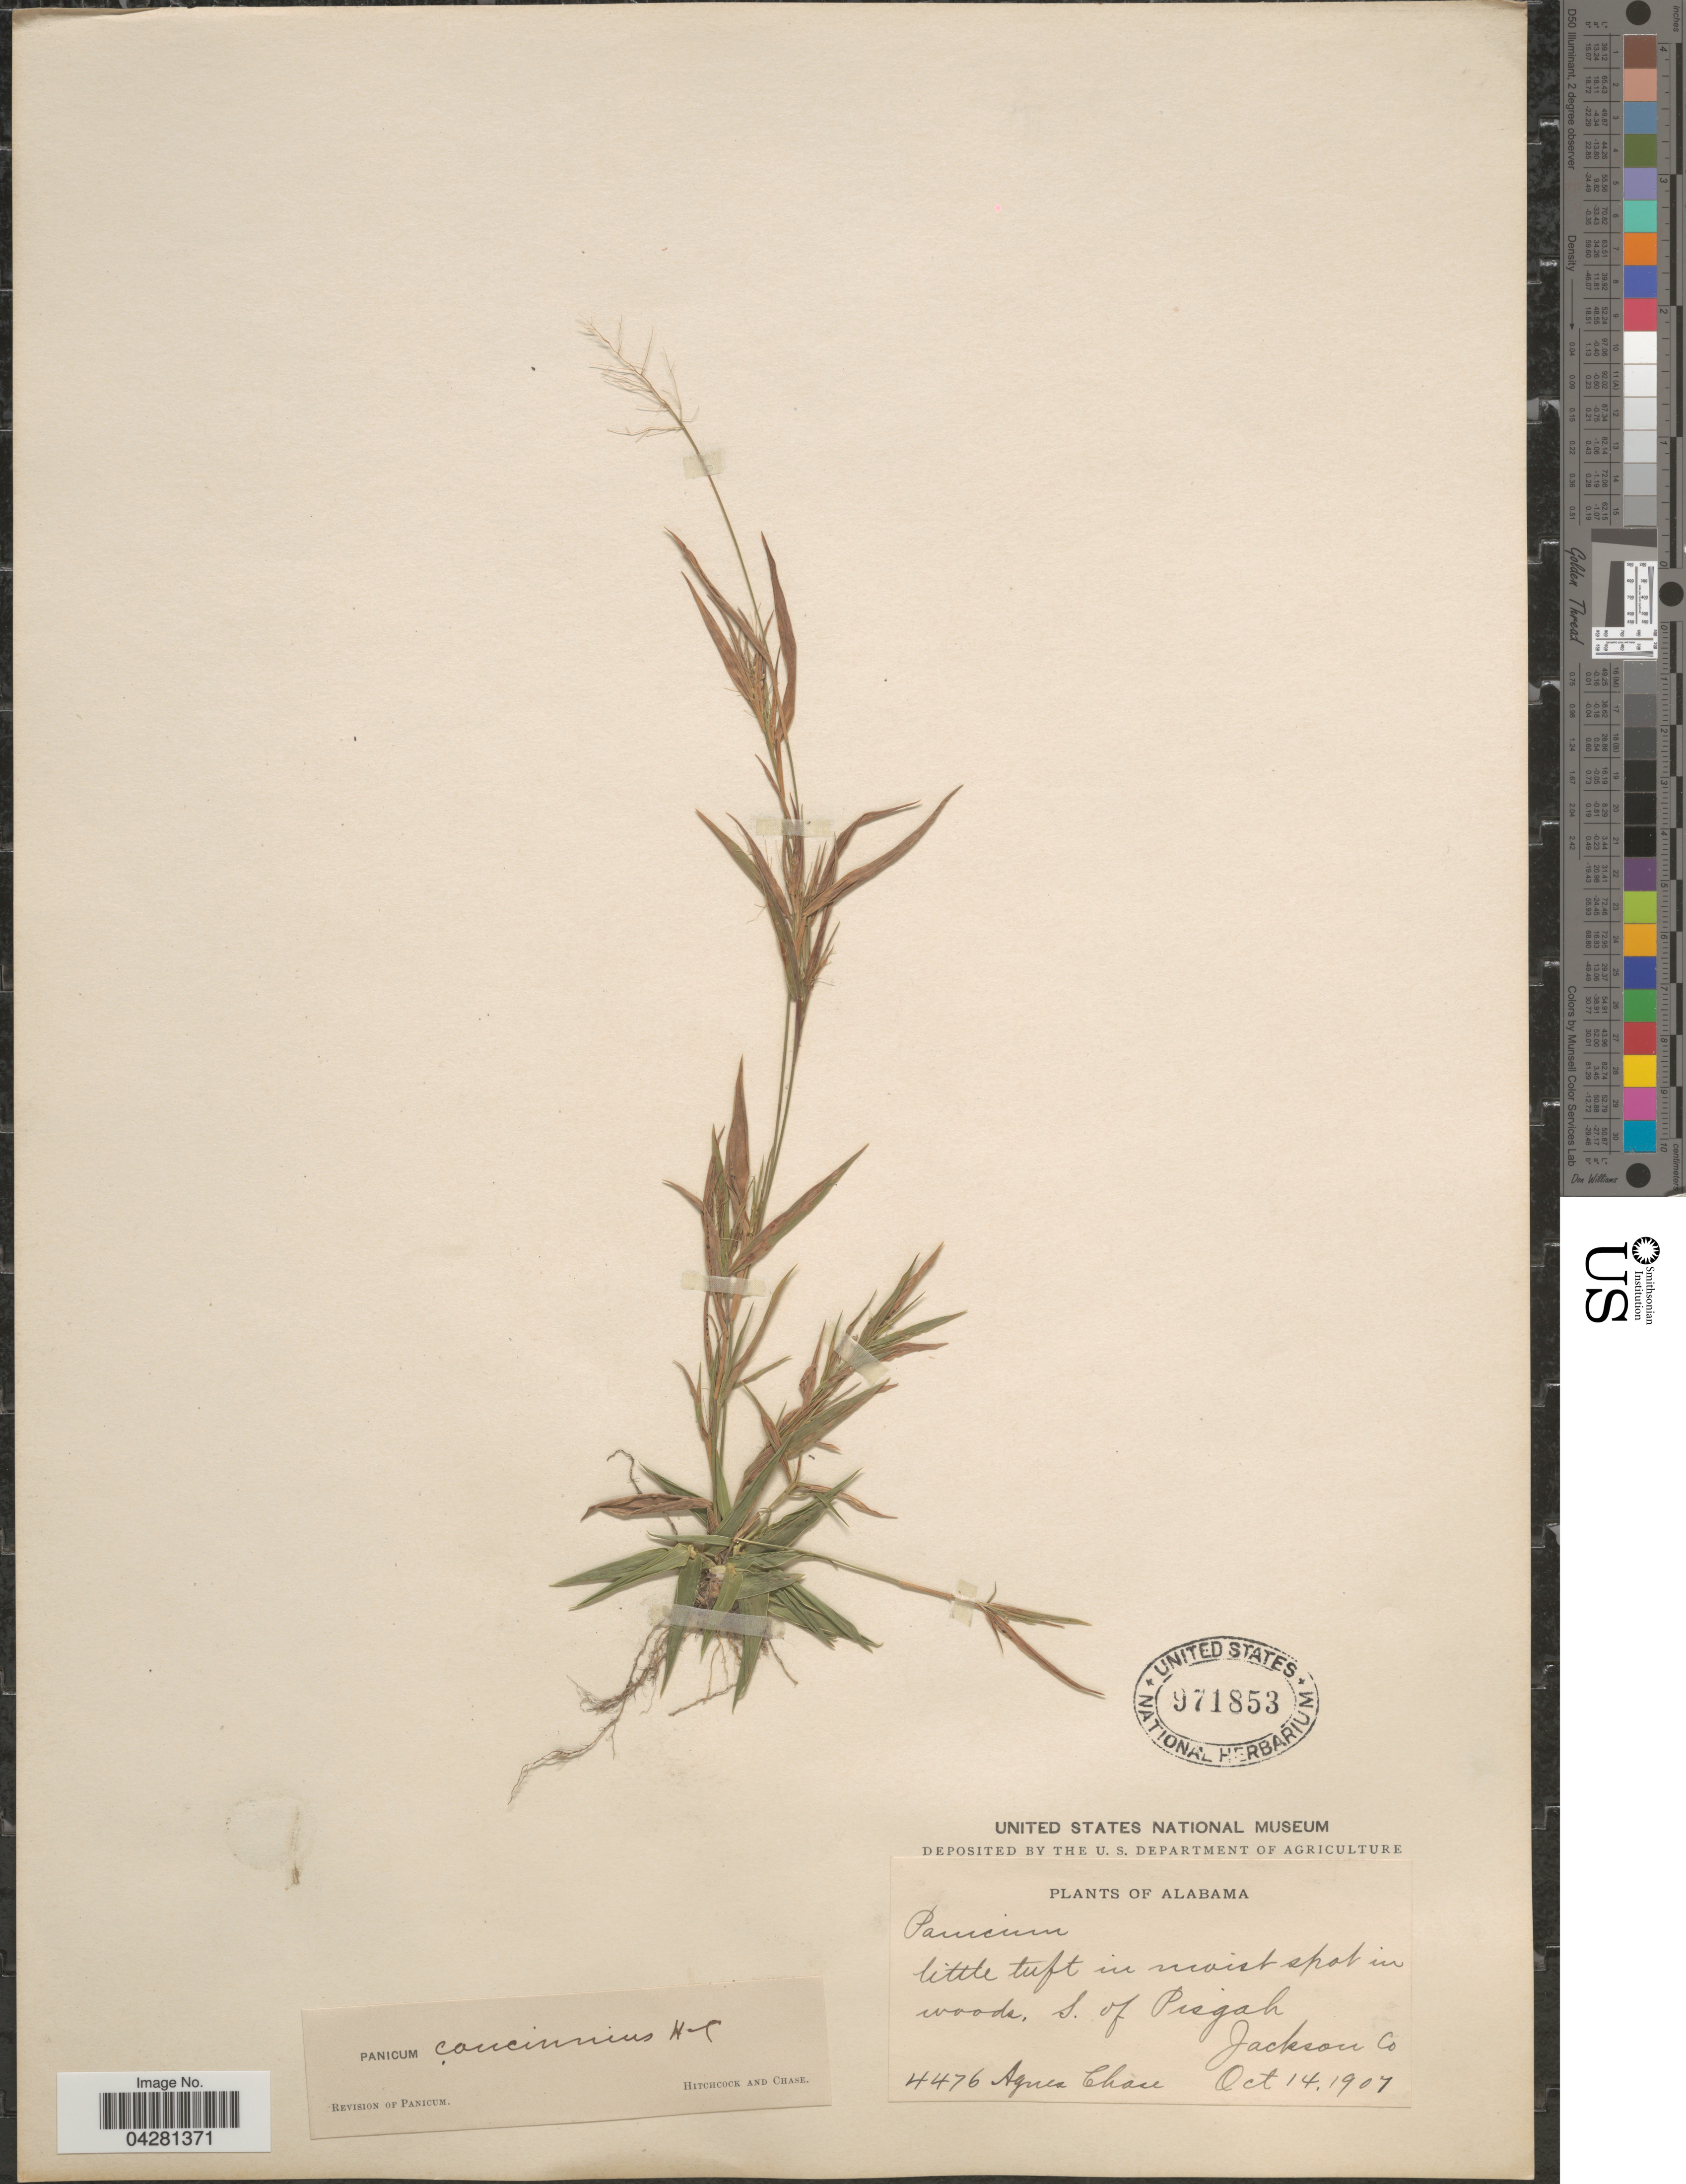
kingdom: Plantae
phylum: Tracheophyta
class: Liliopsida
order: Poales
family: Poaceae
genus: Dichanthelium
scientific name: Dichanthelium dichotomum var. unciphyllum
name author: (Trin.) Davidse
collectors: A. Chase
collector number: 4476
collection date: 1907-10-14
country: United States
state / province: Alabama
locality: In moist spot in woods, S. of Pisgah. Jackson Co.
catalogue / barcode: US 971853